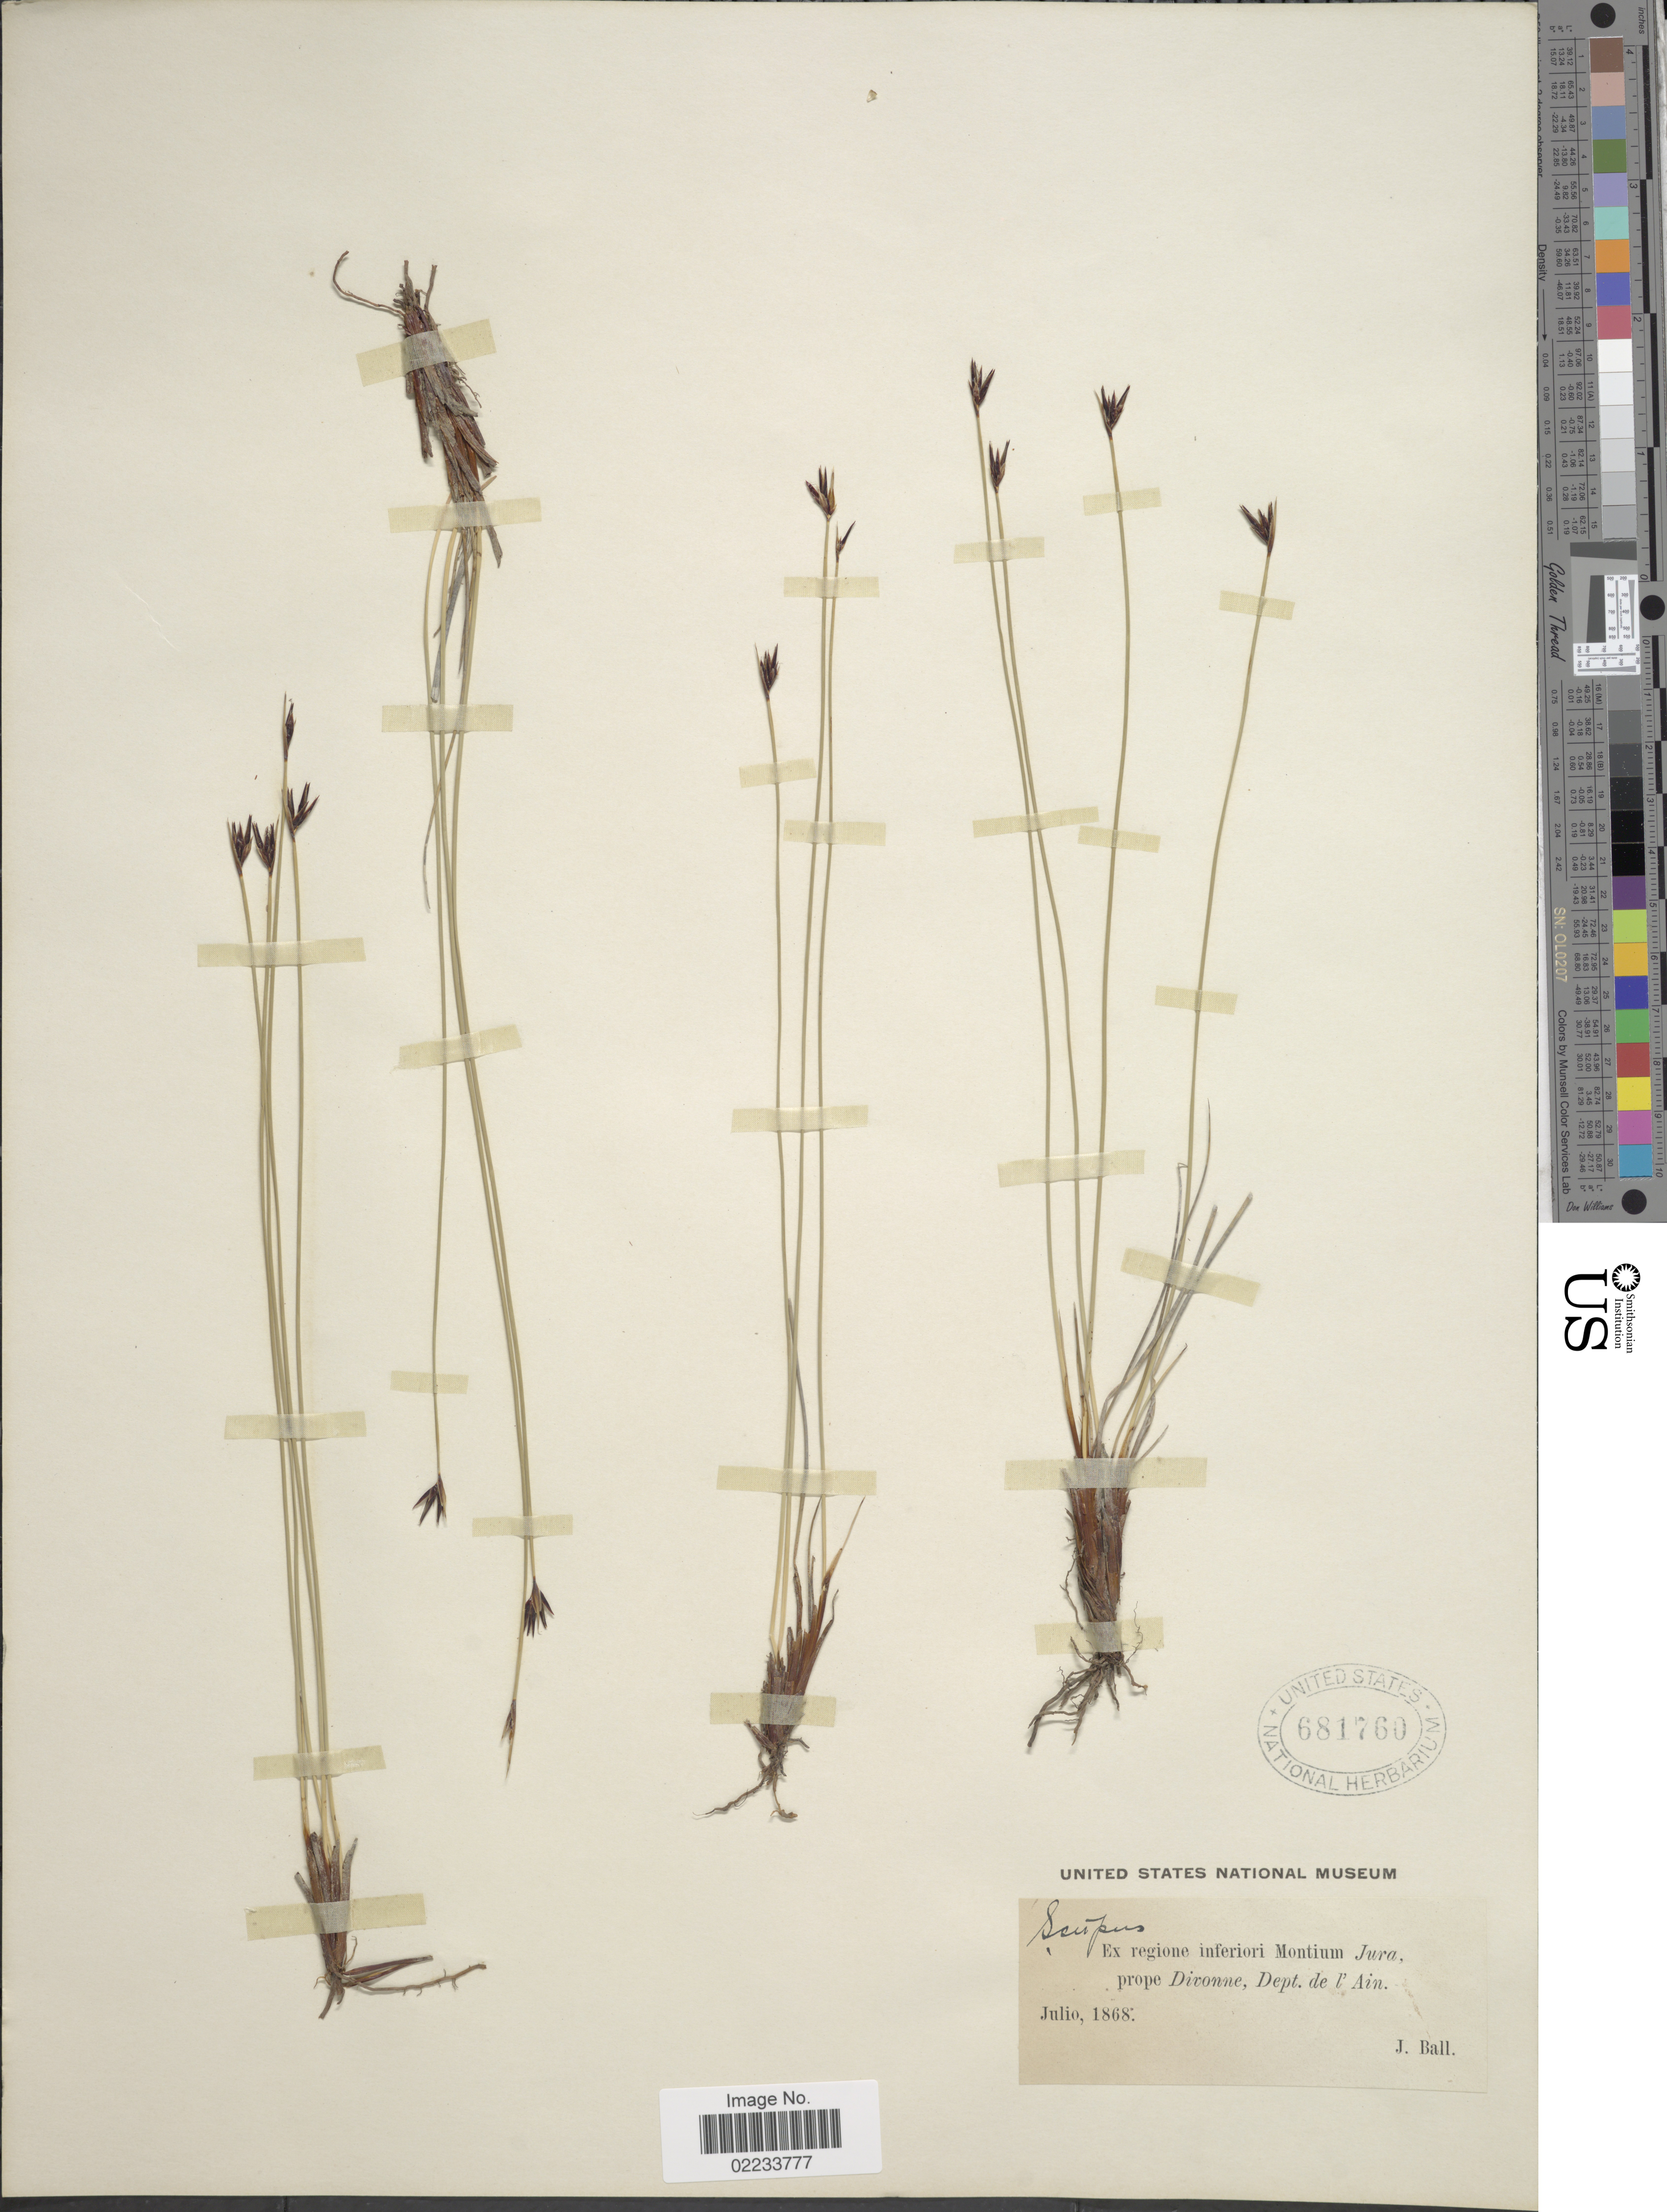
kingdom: Plantae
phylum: Tracheophyta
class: Liliopsida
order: Poales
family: Cyperaceae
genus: Schoenus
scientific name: Schoenus ferrugineus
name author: L.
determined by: Strong, Mark T., (BOT), Smithsonian Institution - National Museum of Natural History (UNITED STATES)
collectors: J. Ball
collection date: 1868-07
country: France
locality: Regione inferiori Montium Jura, prope Divonne, Dept. de l'Ain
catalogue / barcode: US 681760